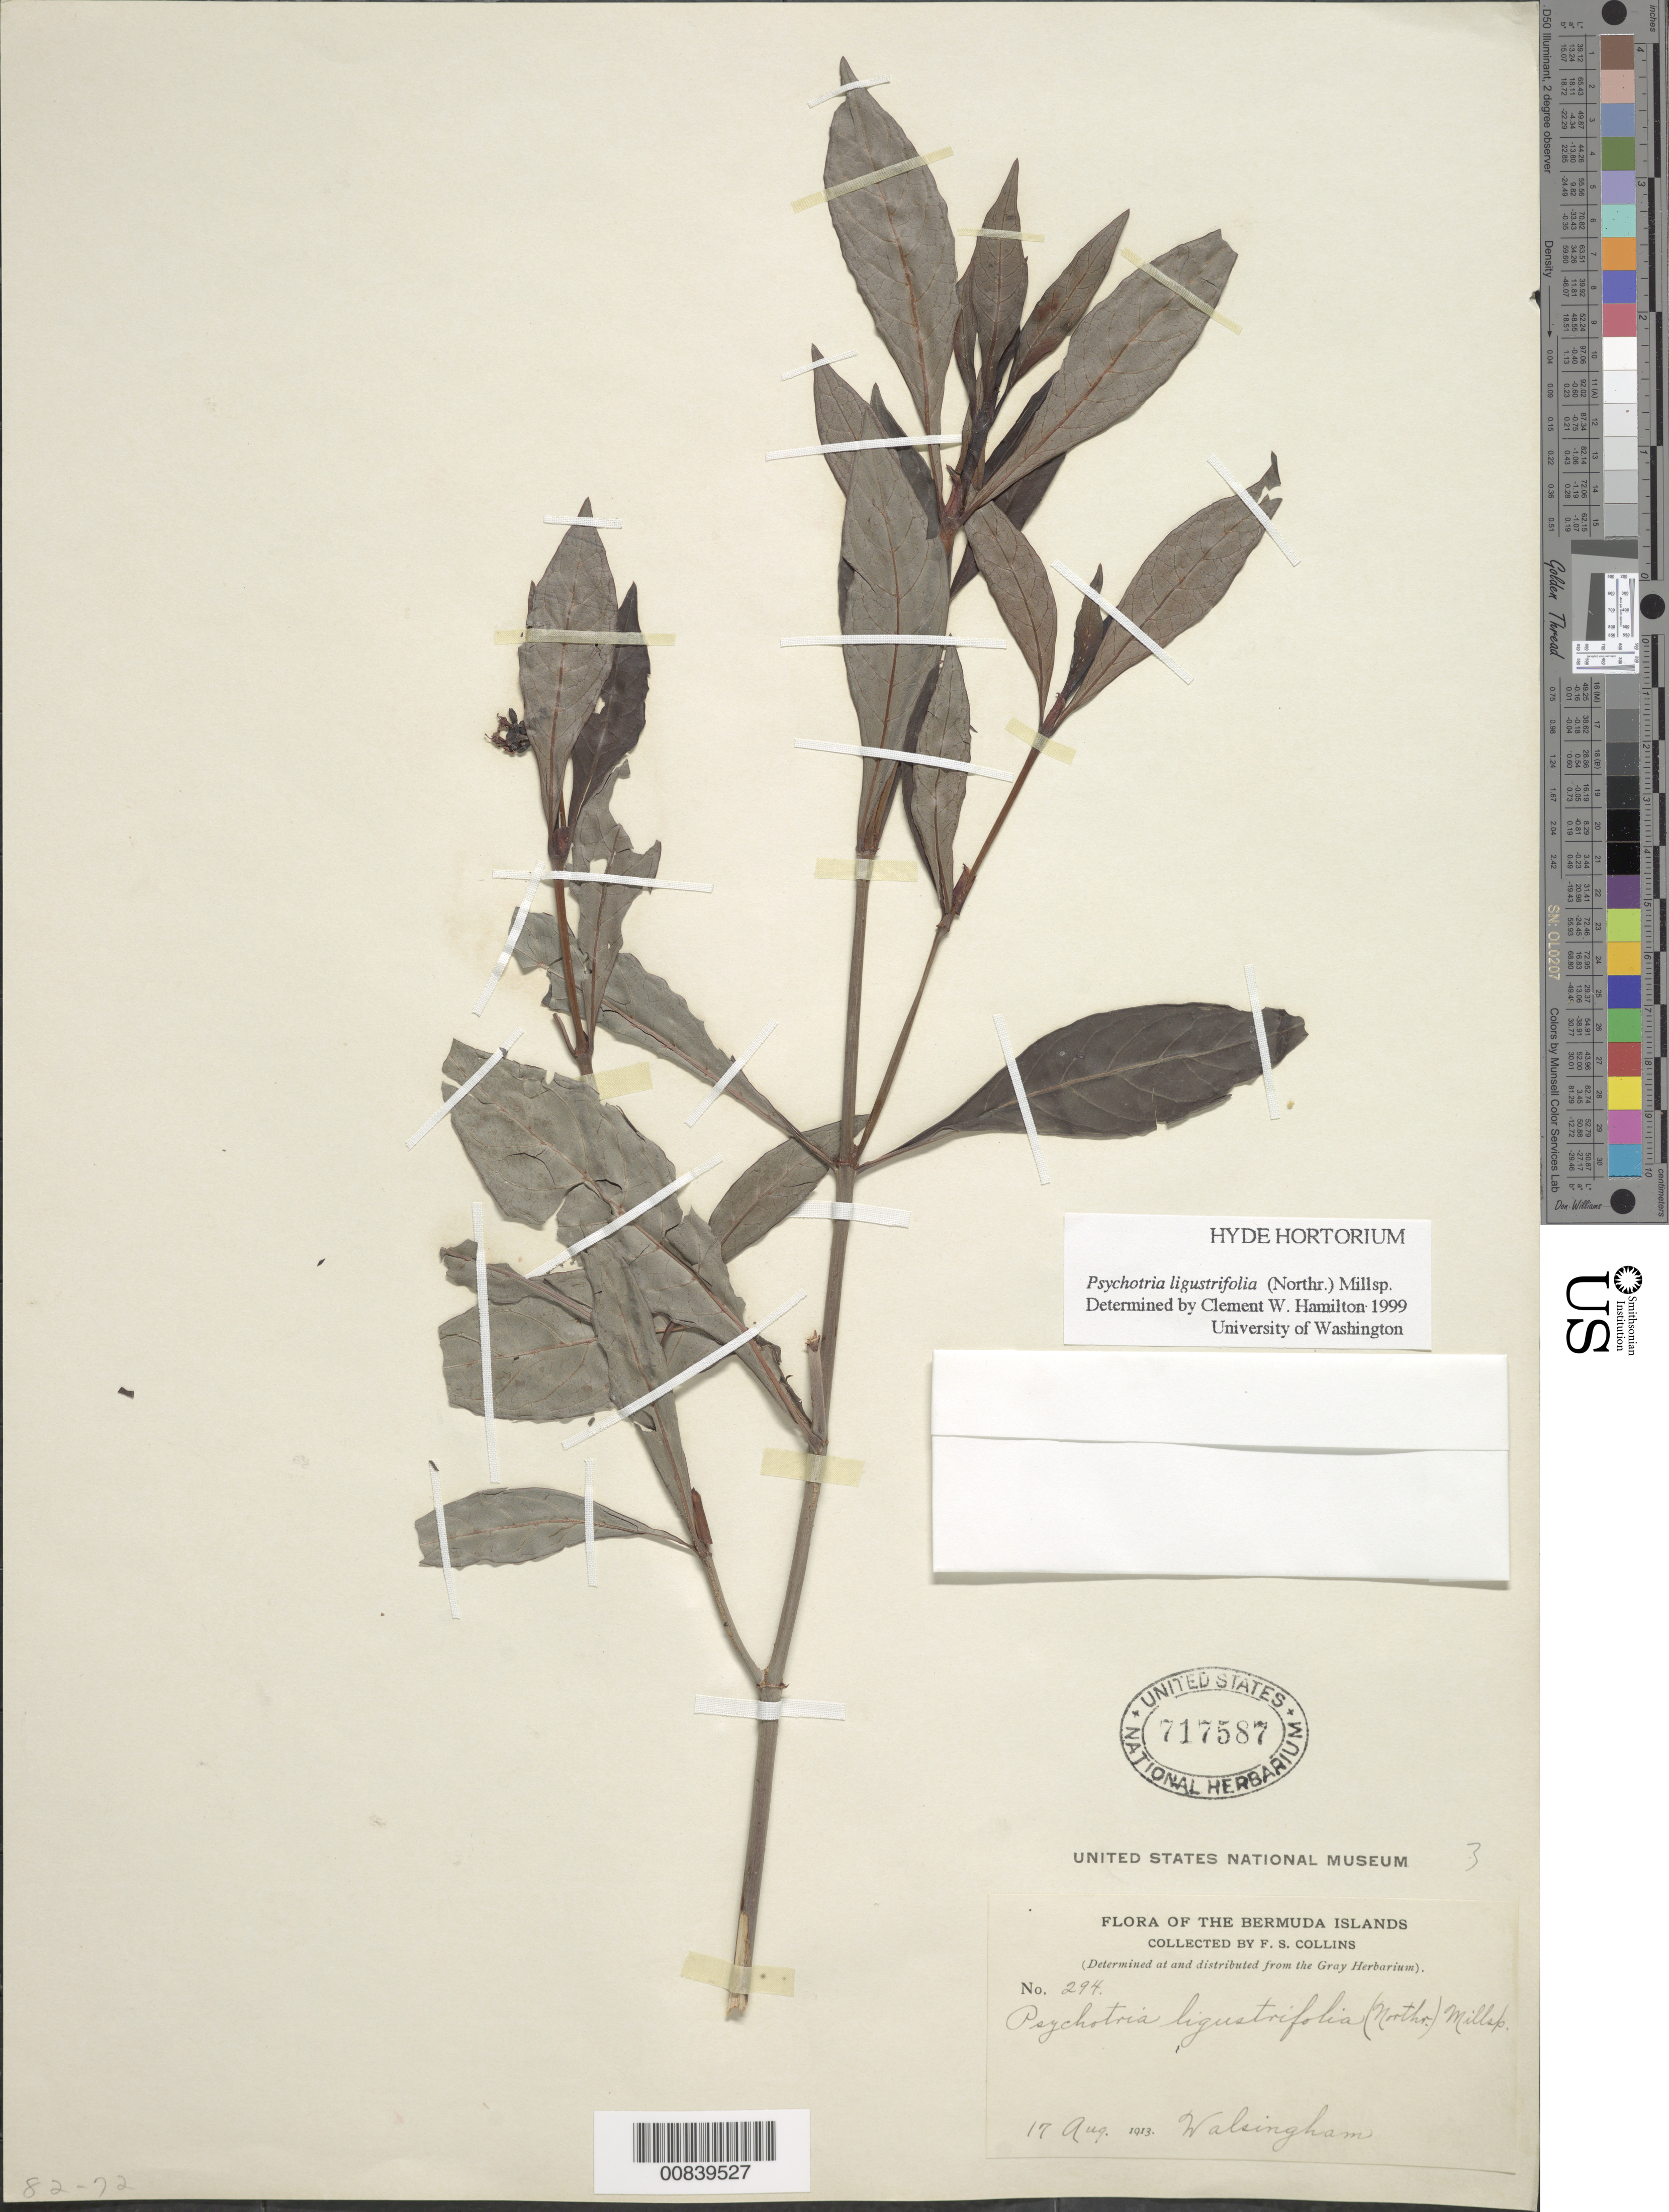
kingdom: Plantae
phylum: Tracheophyta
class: Magnoliopsida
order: Gentianales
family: Rubiaceae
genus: Psychotria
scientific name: Psychotria ligustrifolia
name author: (Northr.) Millsp.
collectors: F. Collins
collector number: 294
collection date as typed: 17 Aug 1913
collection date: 1913-08-17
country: Bermuda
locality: Walsingham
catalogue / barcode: US 717587